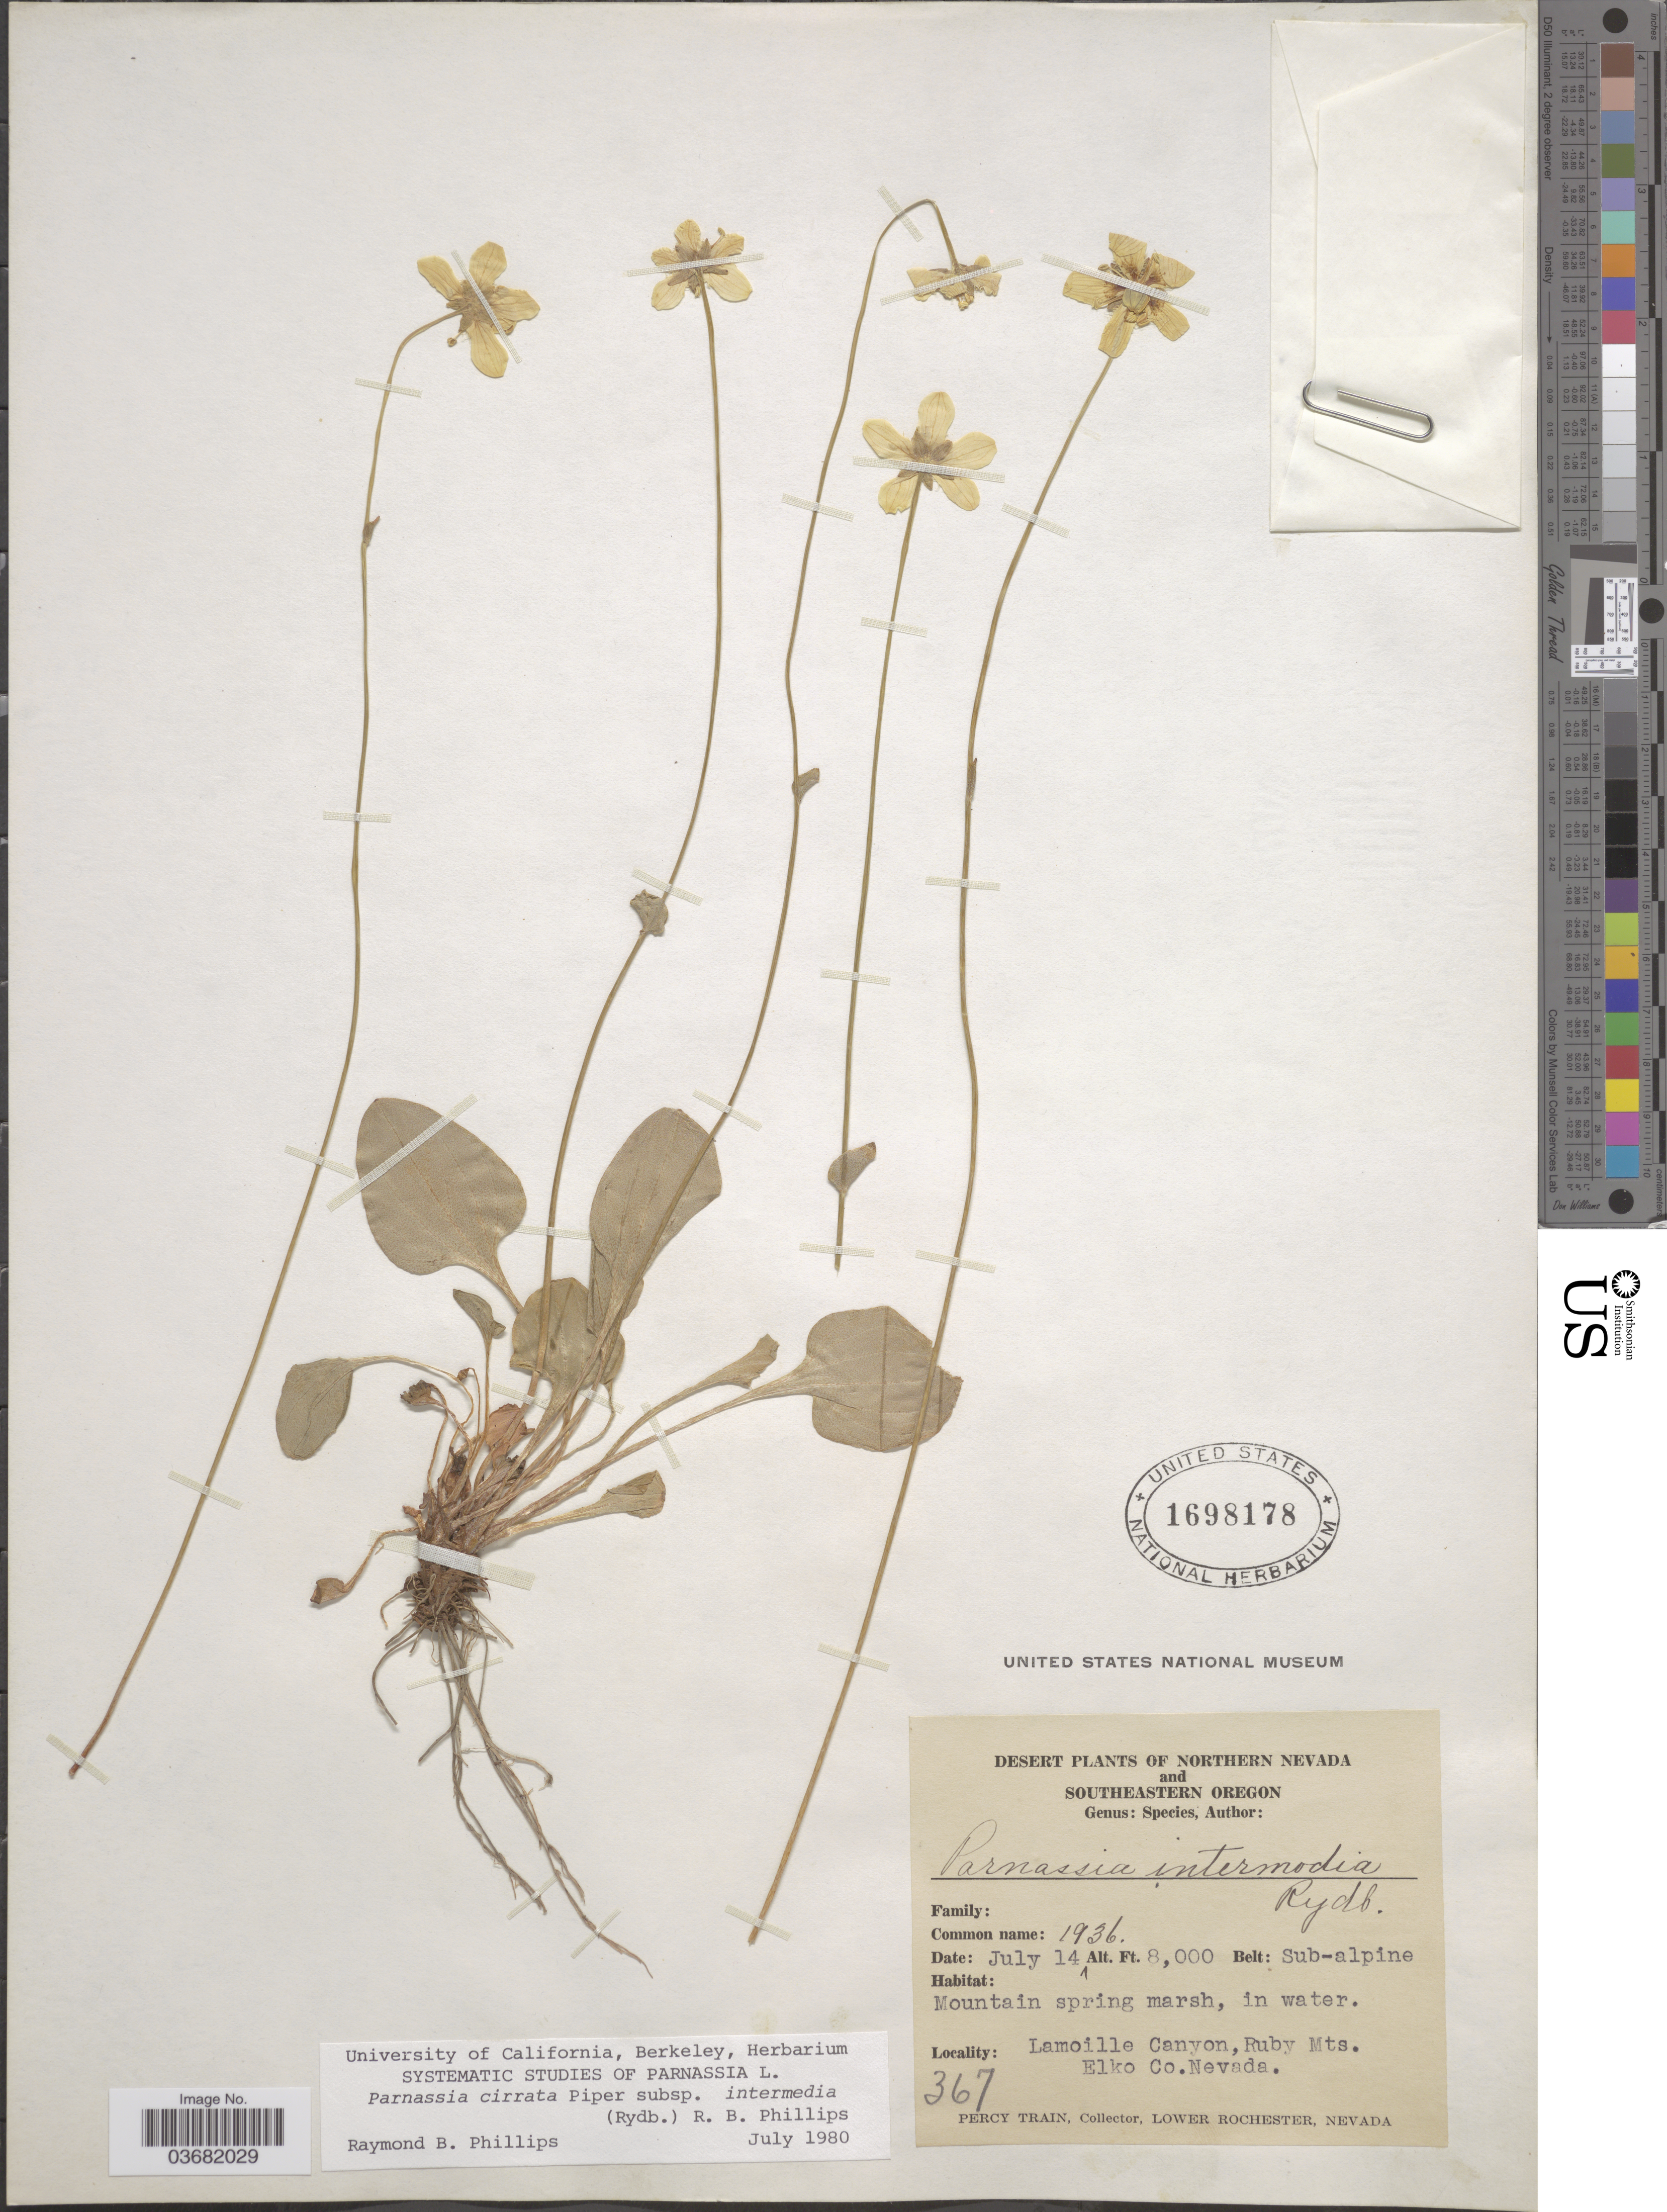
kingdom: Plantae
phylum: Tracheophyta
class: Magnoliopsida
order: Celastrales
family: Parnassiaceae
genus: Parnassia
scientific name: Parnassia cirrata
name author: Piper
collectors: P. Train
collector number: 367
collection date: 1936-07-14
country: United States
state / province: Nevada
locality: Northern Nevada. Lamoille Canyon, Ruby Mts. Elko Co.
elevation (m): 2438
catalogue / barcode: US 1698178